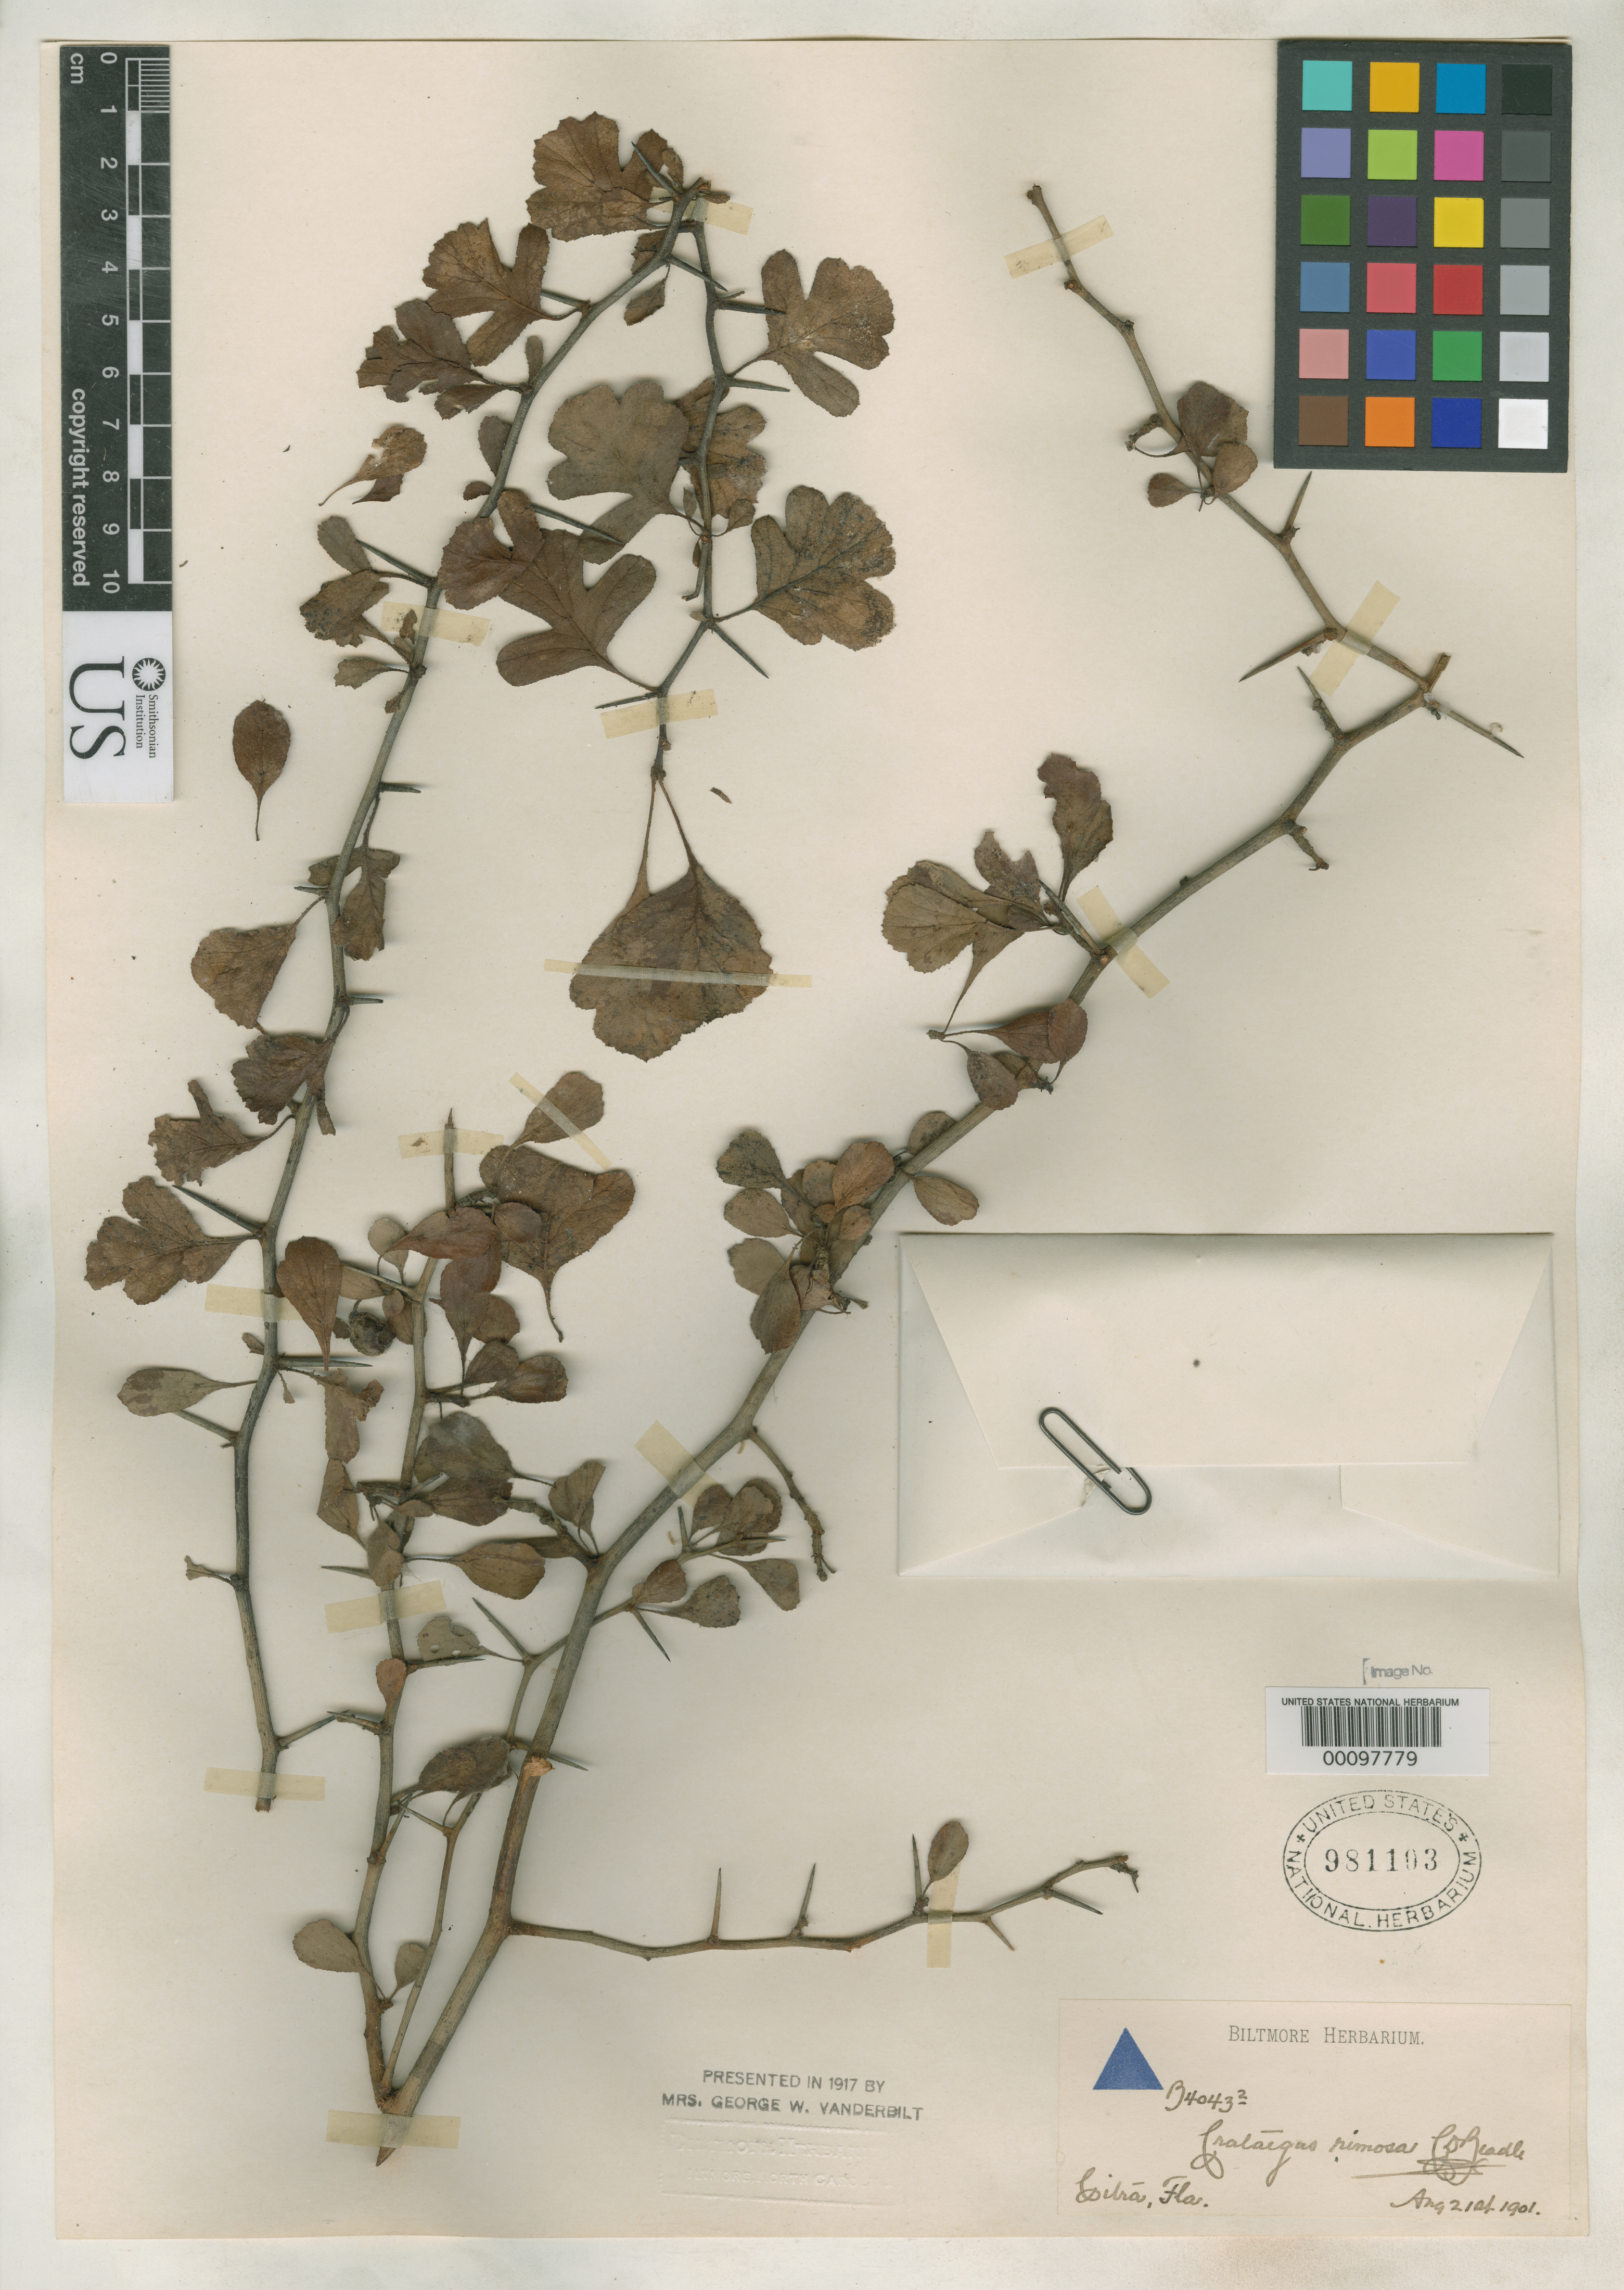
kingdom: Plantae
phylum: Tracheophyta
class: Magnoliopsida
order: Rosales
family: Rosaceae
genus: Crataegus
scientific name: Crataegus rimosa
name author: Beadle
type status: Syntype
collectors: ex herb. Biltmore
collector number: B 4043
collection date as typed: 21 Aug 1901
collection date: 1901-08-21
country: United States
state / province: Florida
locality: Citra.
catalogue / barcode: US 981103